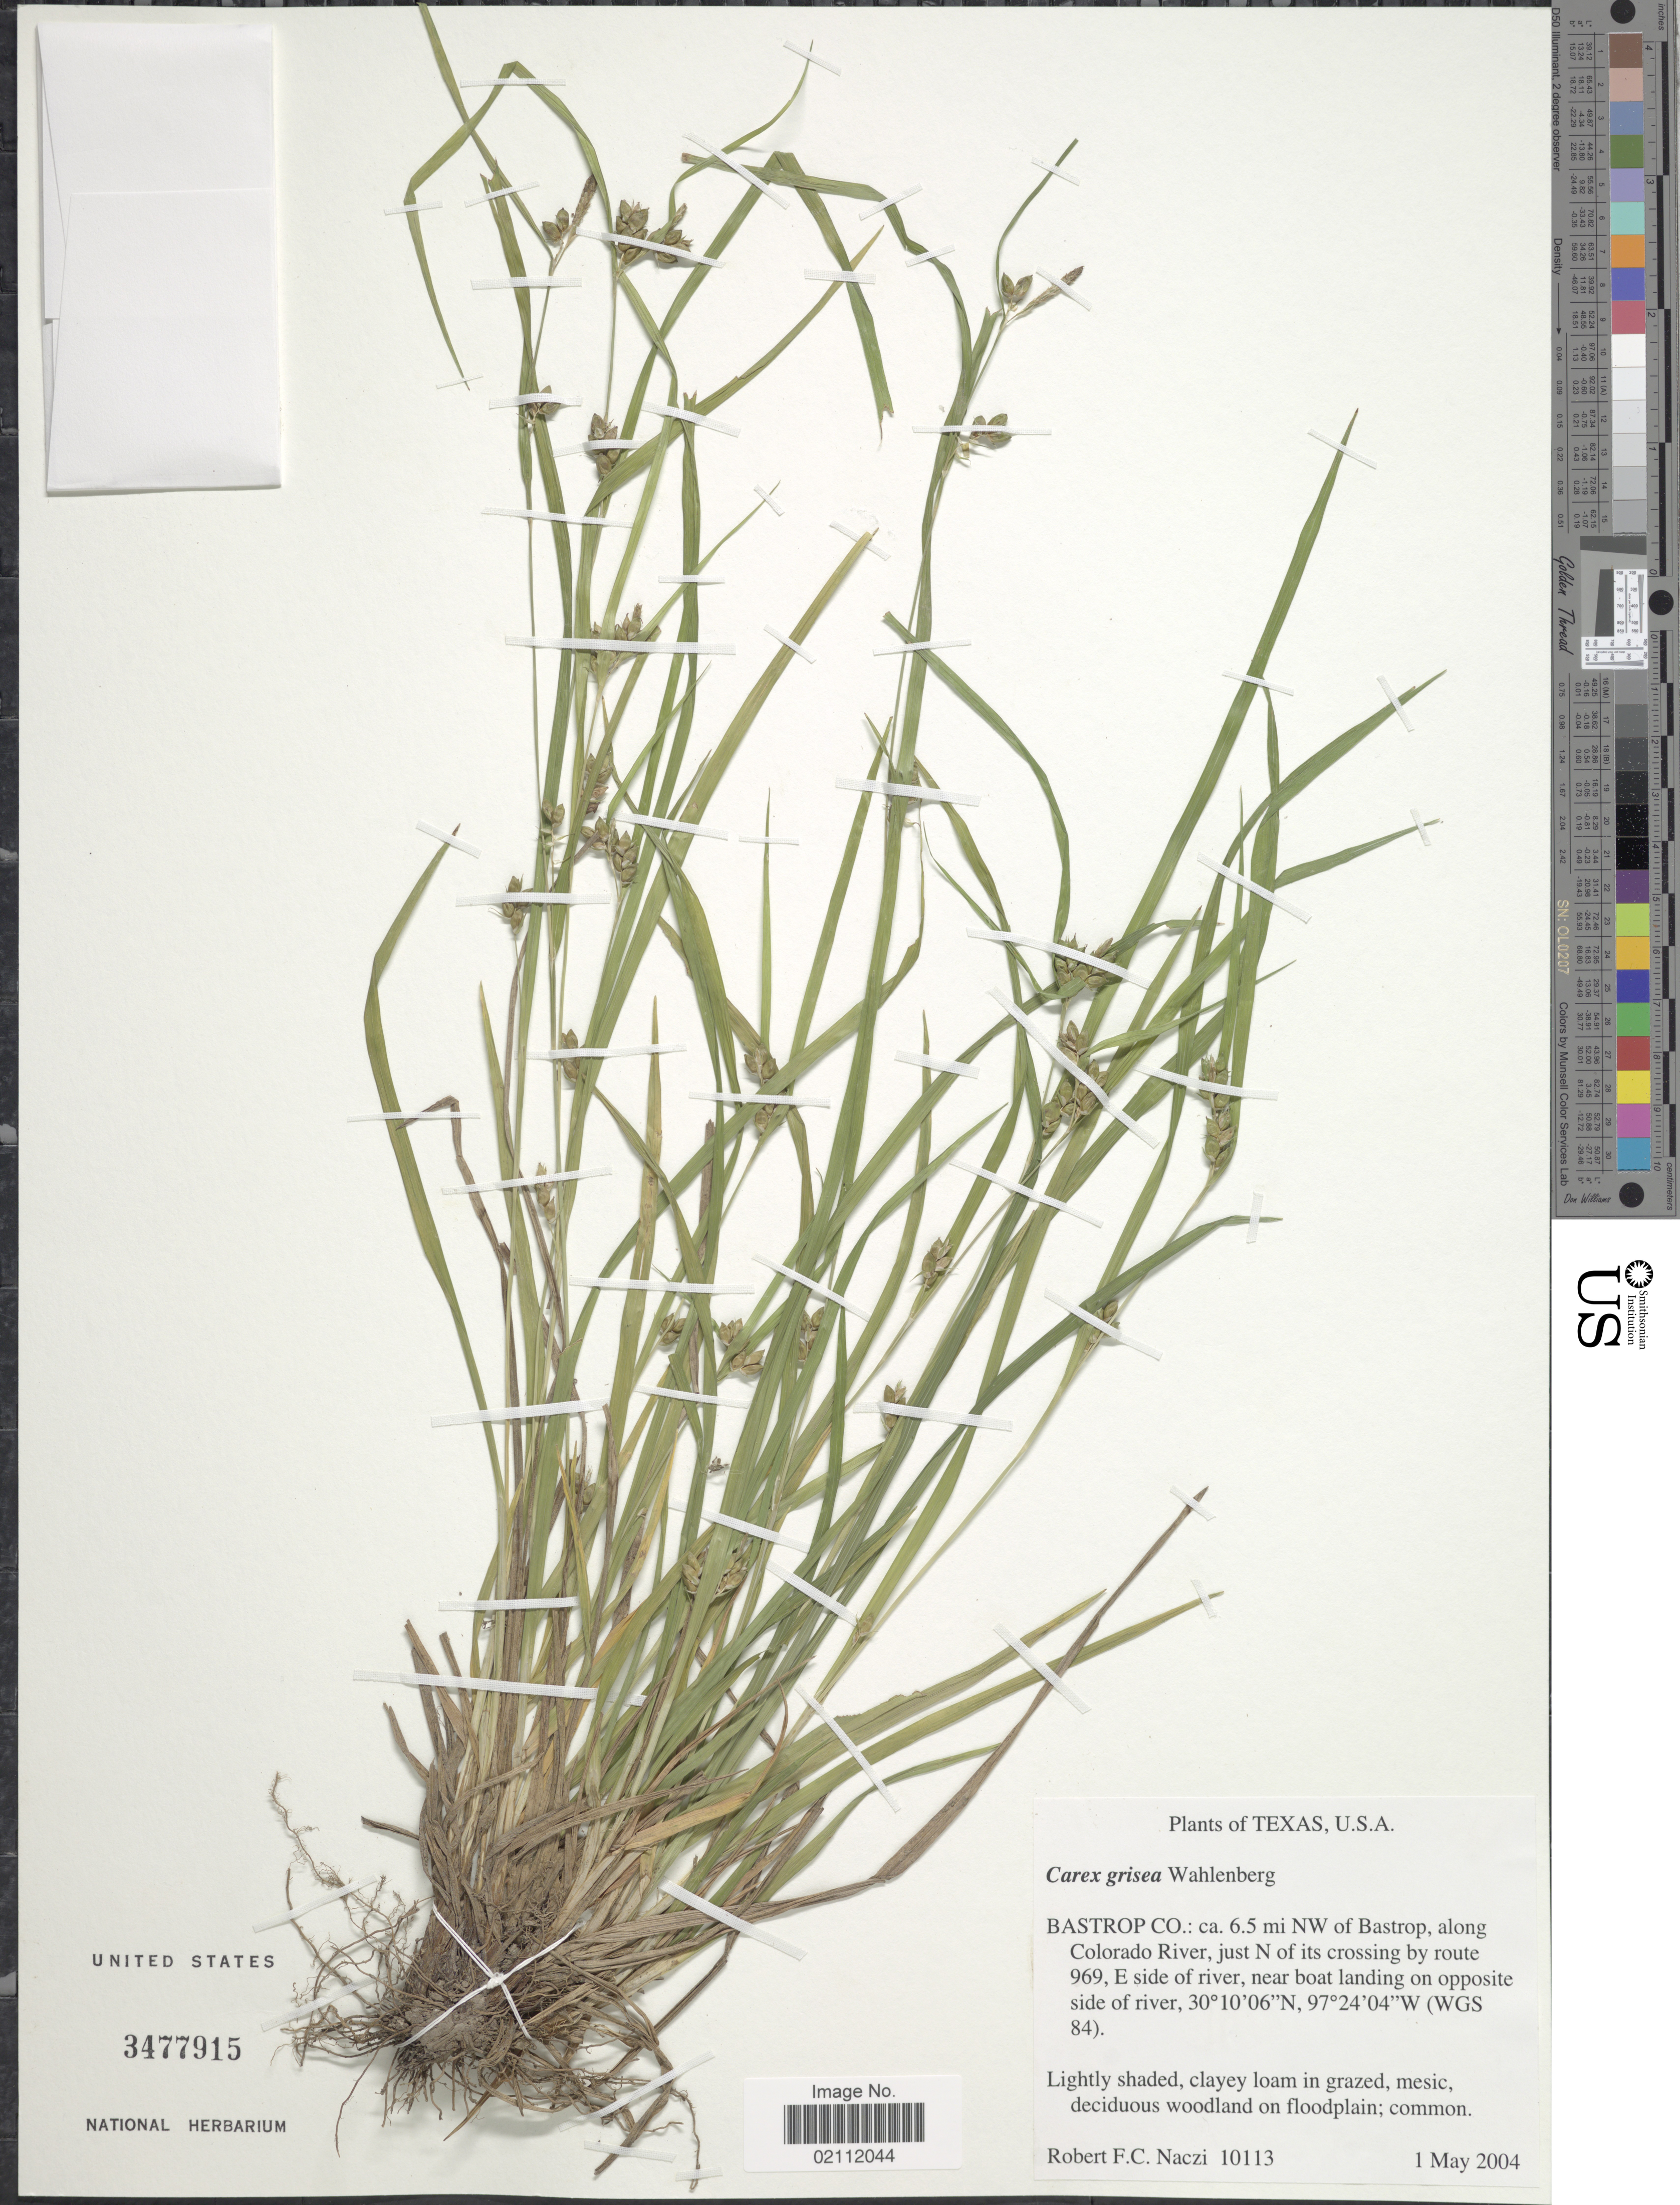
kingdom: Plantae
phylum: Tracheophyta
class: Liliopsida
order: Poales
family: Cyperaceae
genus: Carex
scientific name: Carex grisea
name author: Wahlenb.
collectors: R. F. C. Naczi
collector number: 10113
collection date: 2004-05-01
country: United States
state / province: Texas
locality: Bastrop Co.: ca. 6.5 mi NW of Bastrop, along Colorado River, just N of its crossing by route 969, E side of river, near boat landing on opposite side of river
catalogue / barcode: US 3477915